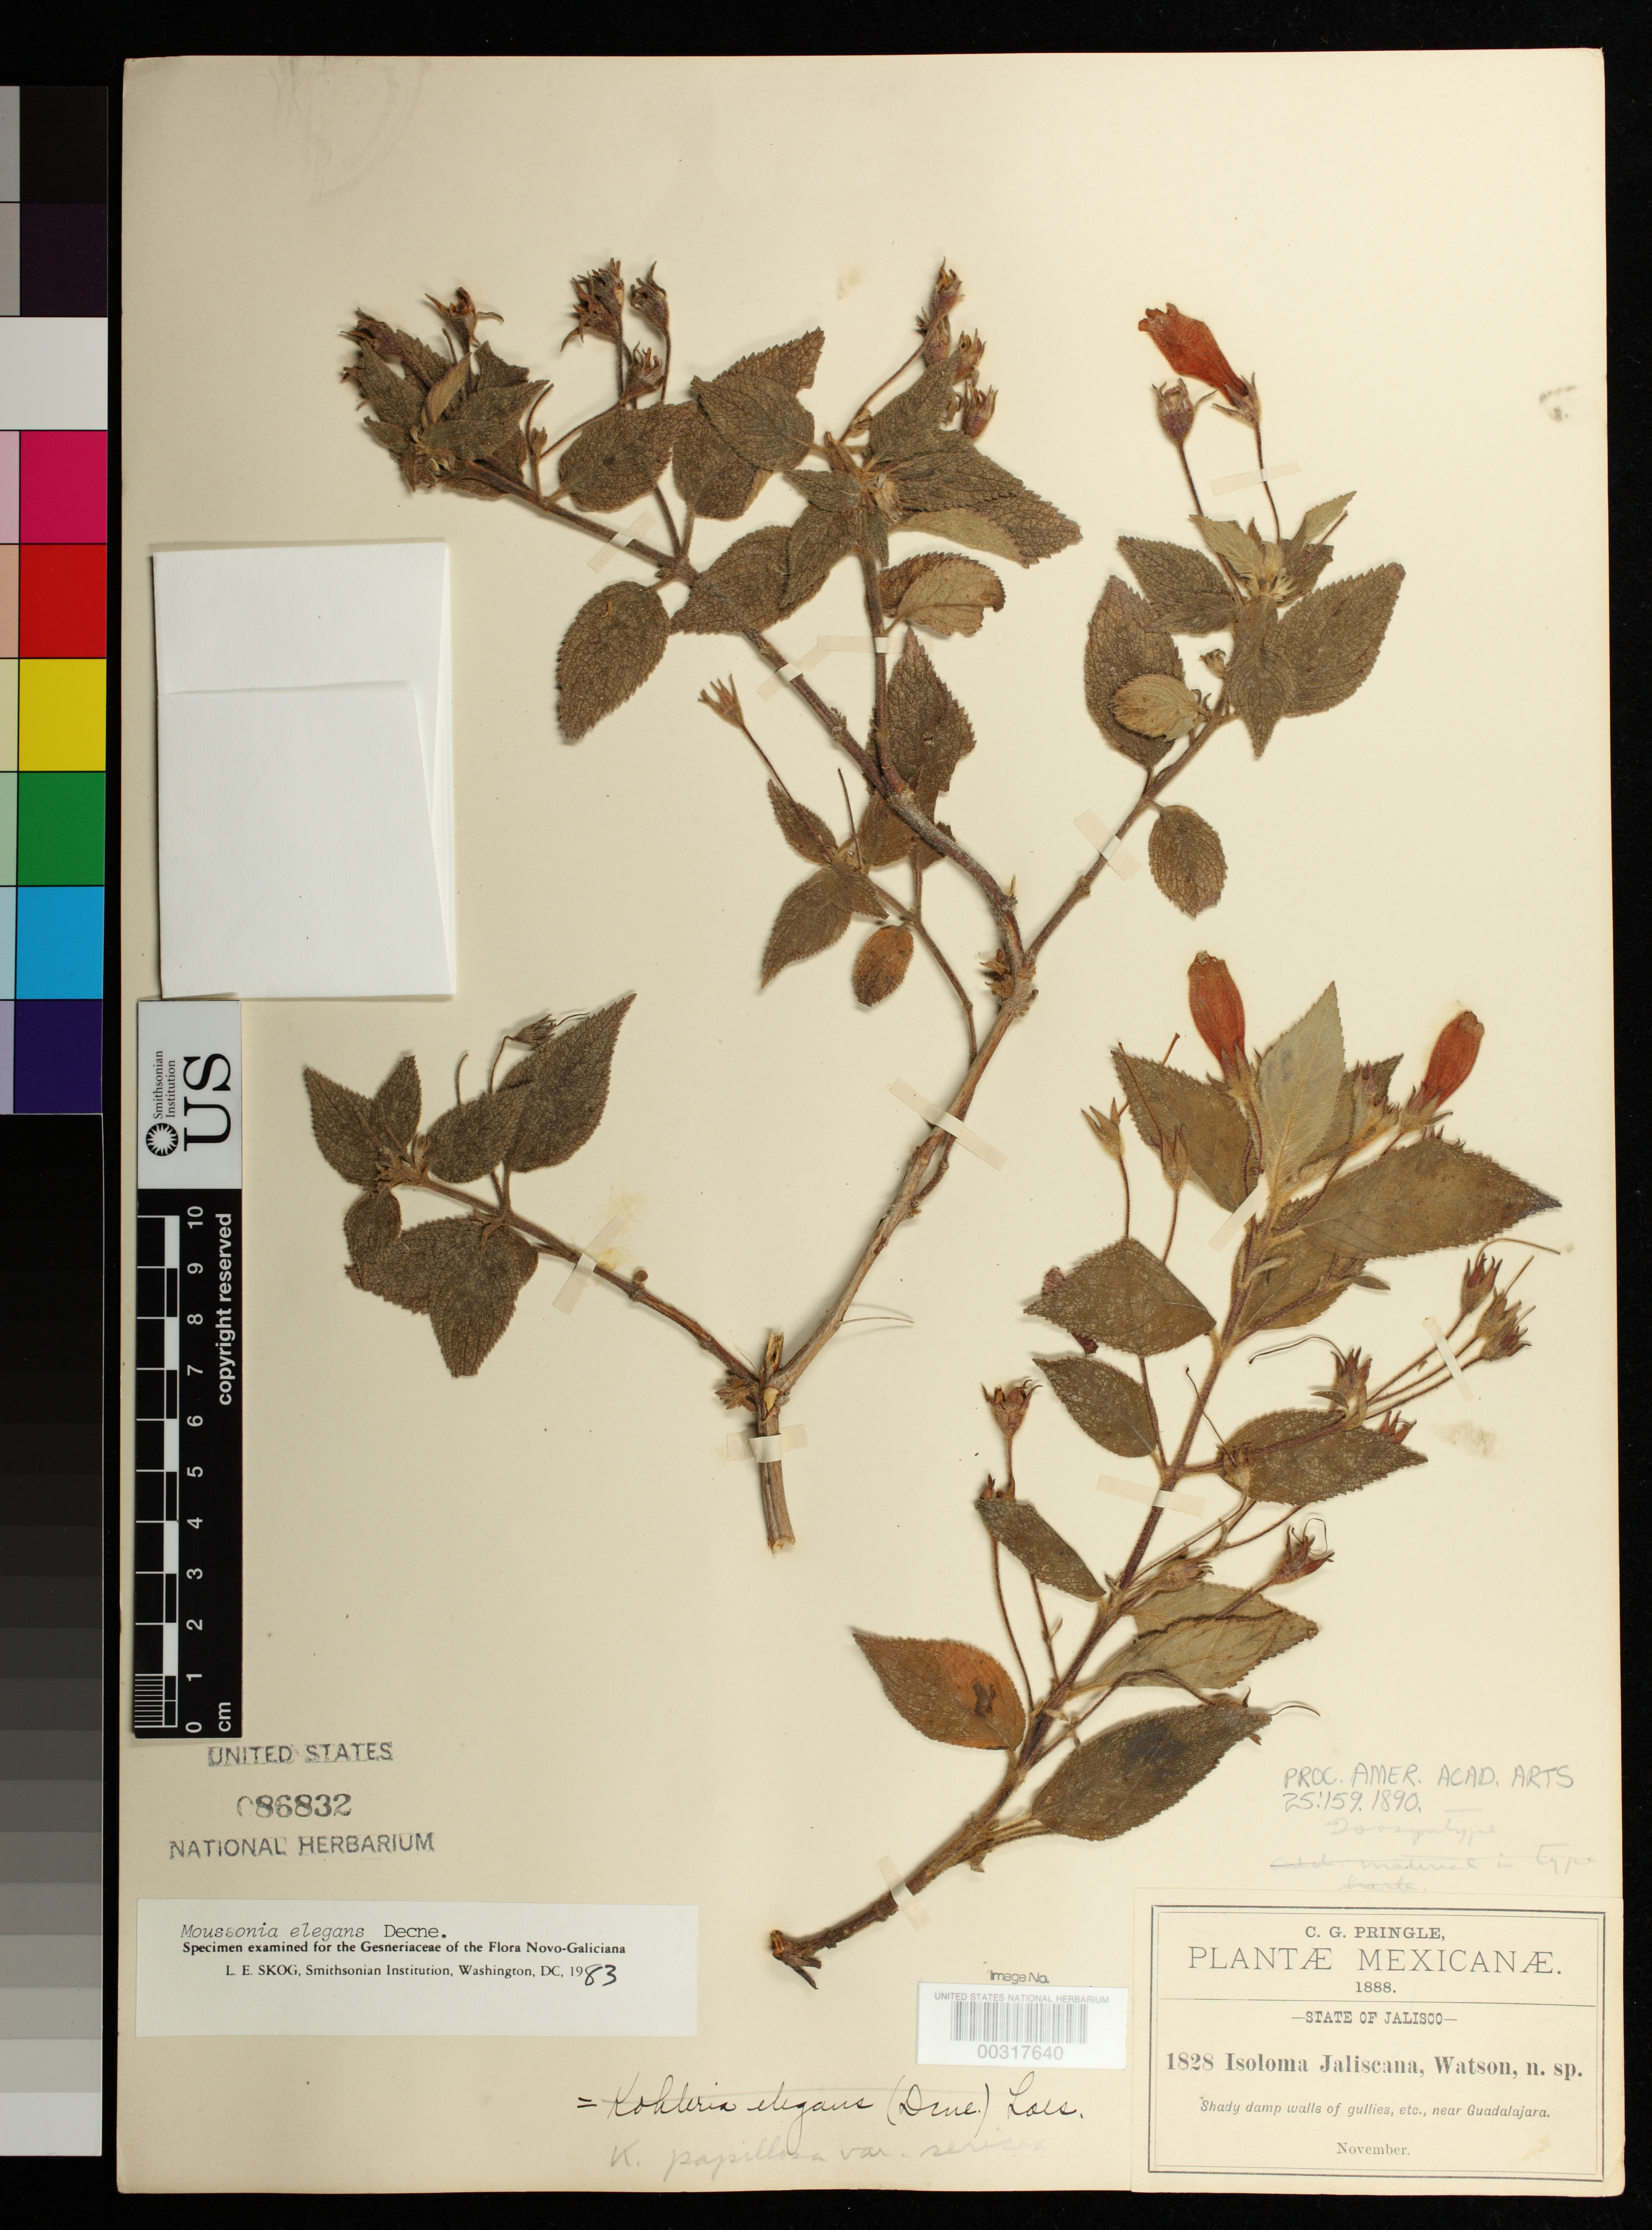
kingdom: Plantae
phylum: Tracheophyta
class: Magnoliopsida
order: Lamiales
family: Gesneriaceae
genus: Isoloma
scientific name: Isoloma jaliscanum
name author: S. Watson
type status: Isosyntype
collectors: C. G. Pringle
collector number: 1828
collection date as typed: Nov 1888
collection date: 1888-11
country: Mexico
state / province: Jalisco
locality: Near Guadalajara.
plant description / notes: Ramírez-Roa & Varela Hernández (2011, Ann. Missouri Bot. Gard. 98: 426) erroneously cite this sheet (USNH 86832) as "holotype" (any holotype would be at GH, but as the protologue cites two collections this is a syntype).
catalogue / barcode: US 86832